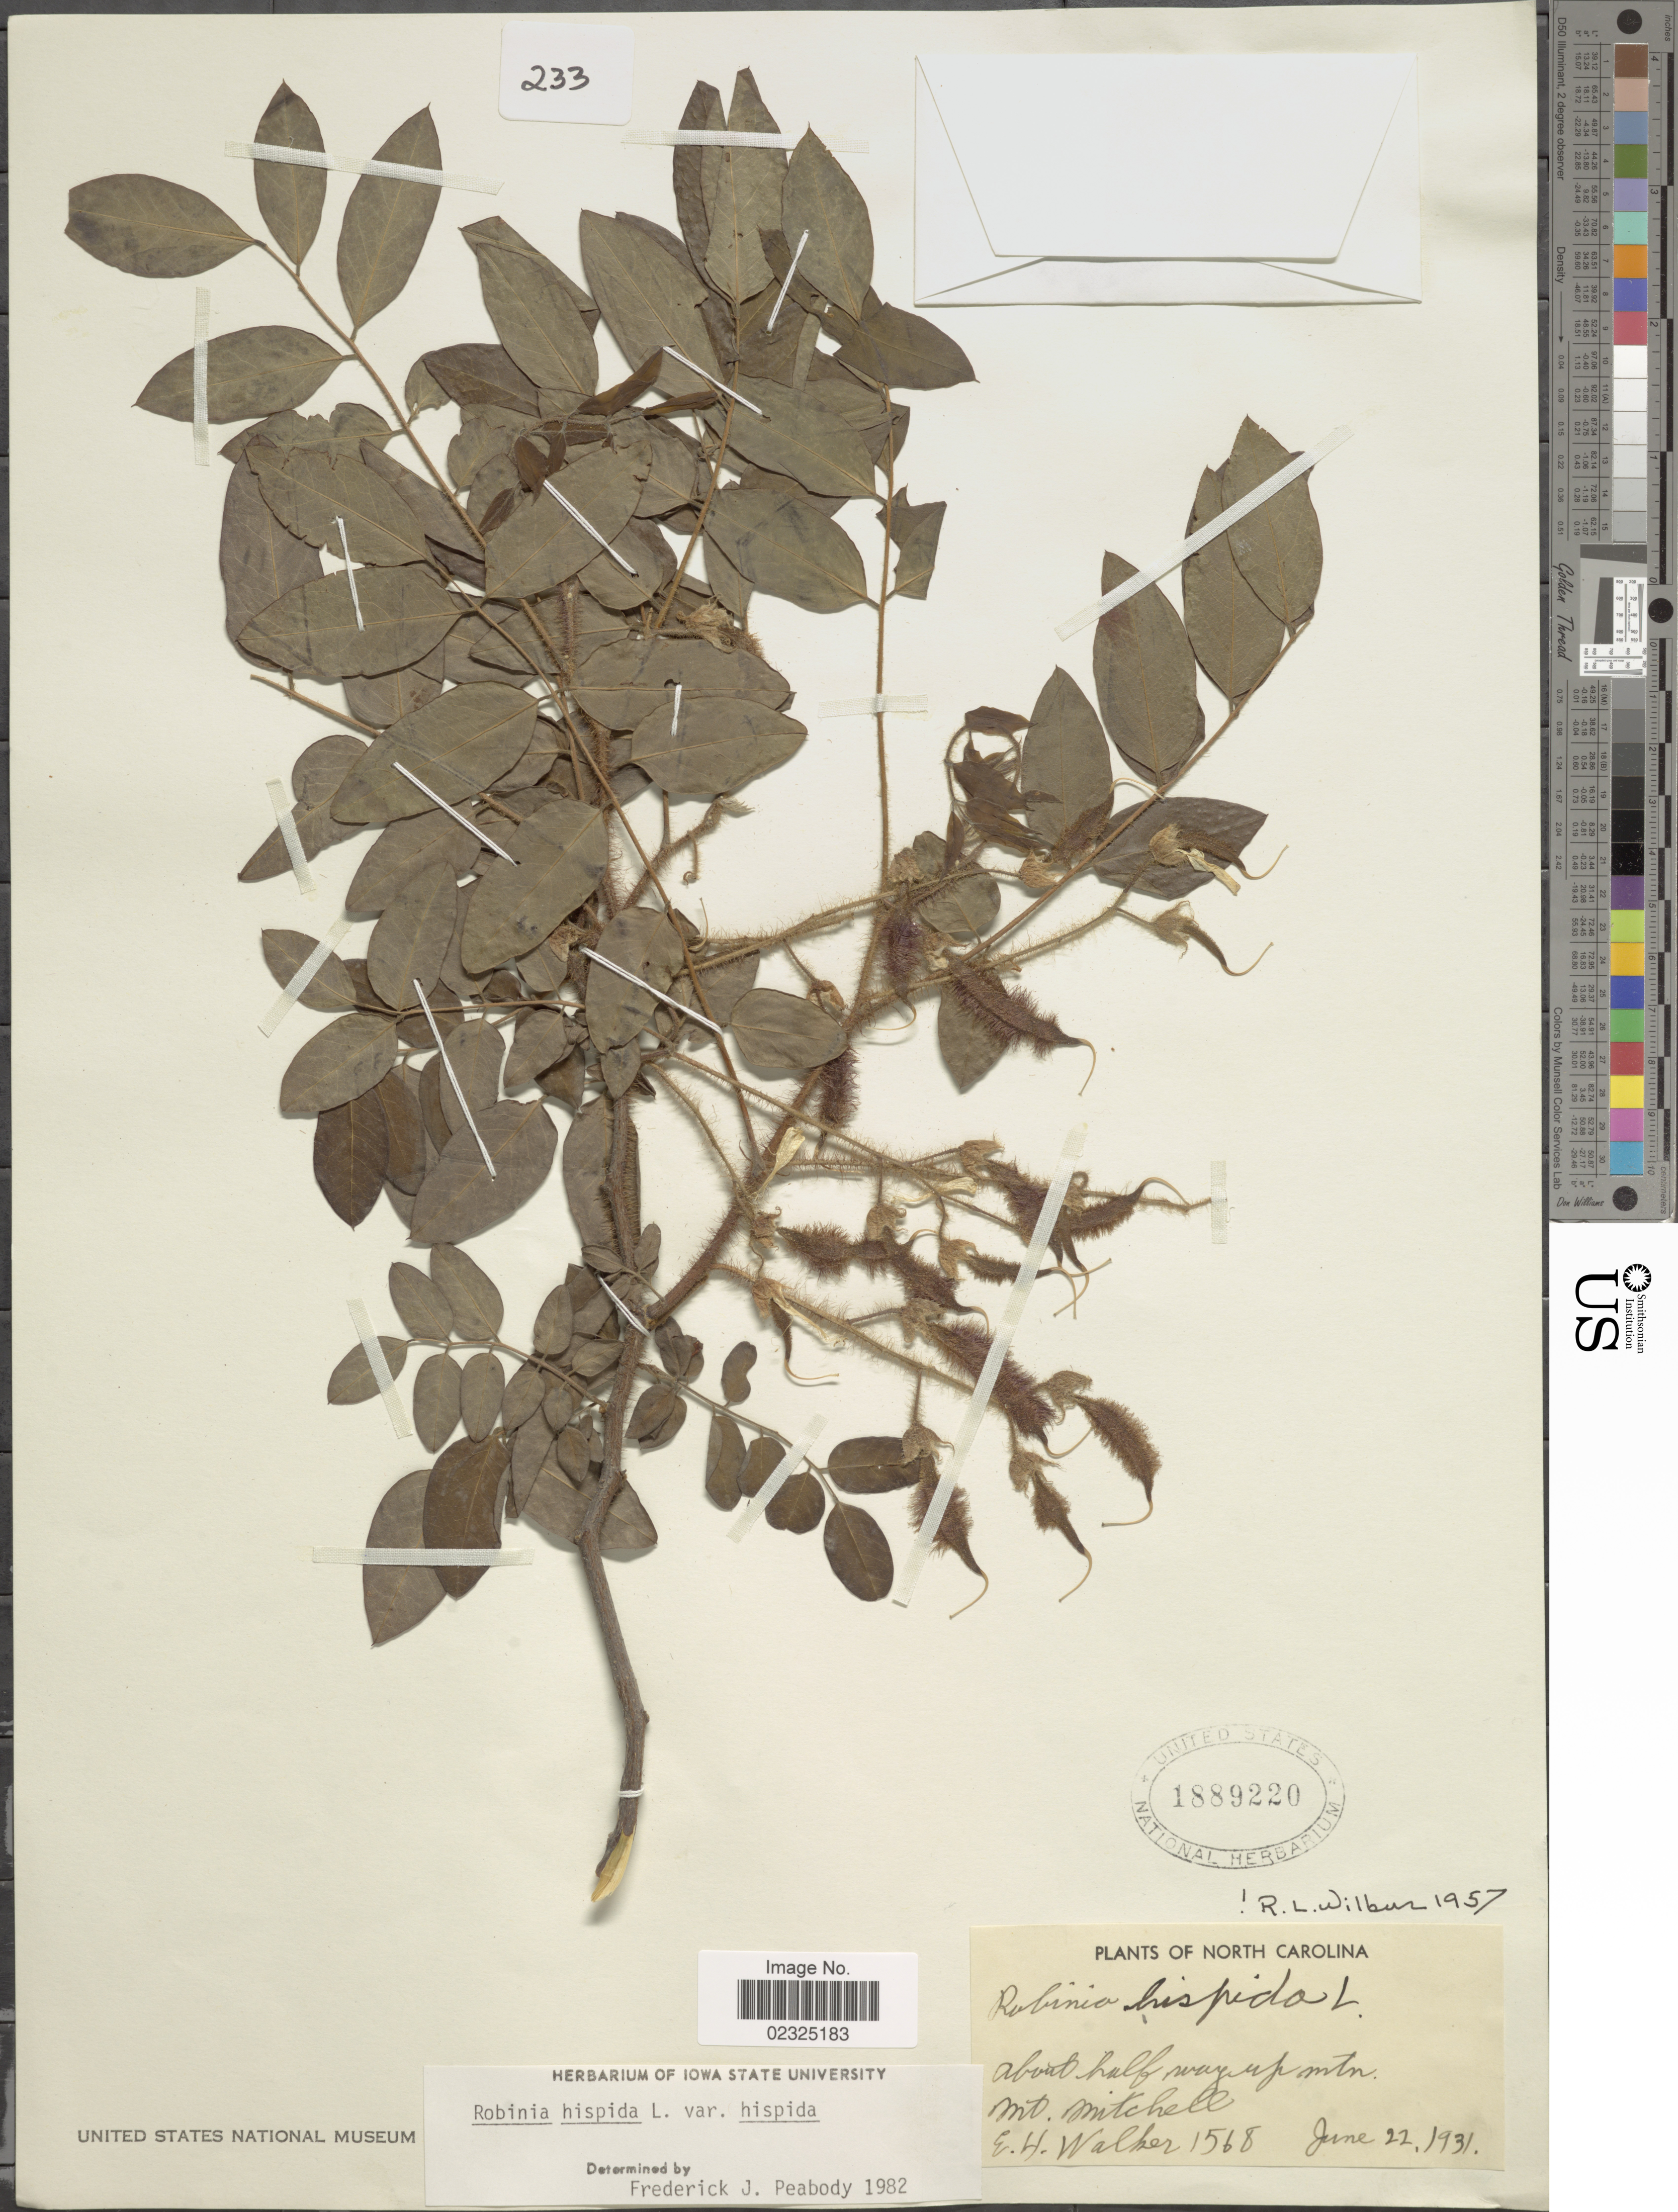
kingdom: Plantae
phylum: Tracheophyta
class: Magnoliopsida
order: Fabales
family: Fabaceae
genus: Robinia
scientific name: Robinia hispida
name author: L.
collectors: E. H. Walker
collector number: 1568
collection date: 1931-06-22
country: United States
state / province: North Carolina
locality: About half way up mtn, Mt. Mitchell.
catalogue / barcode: US 1889220